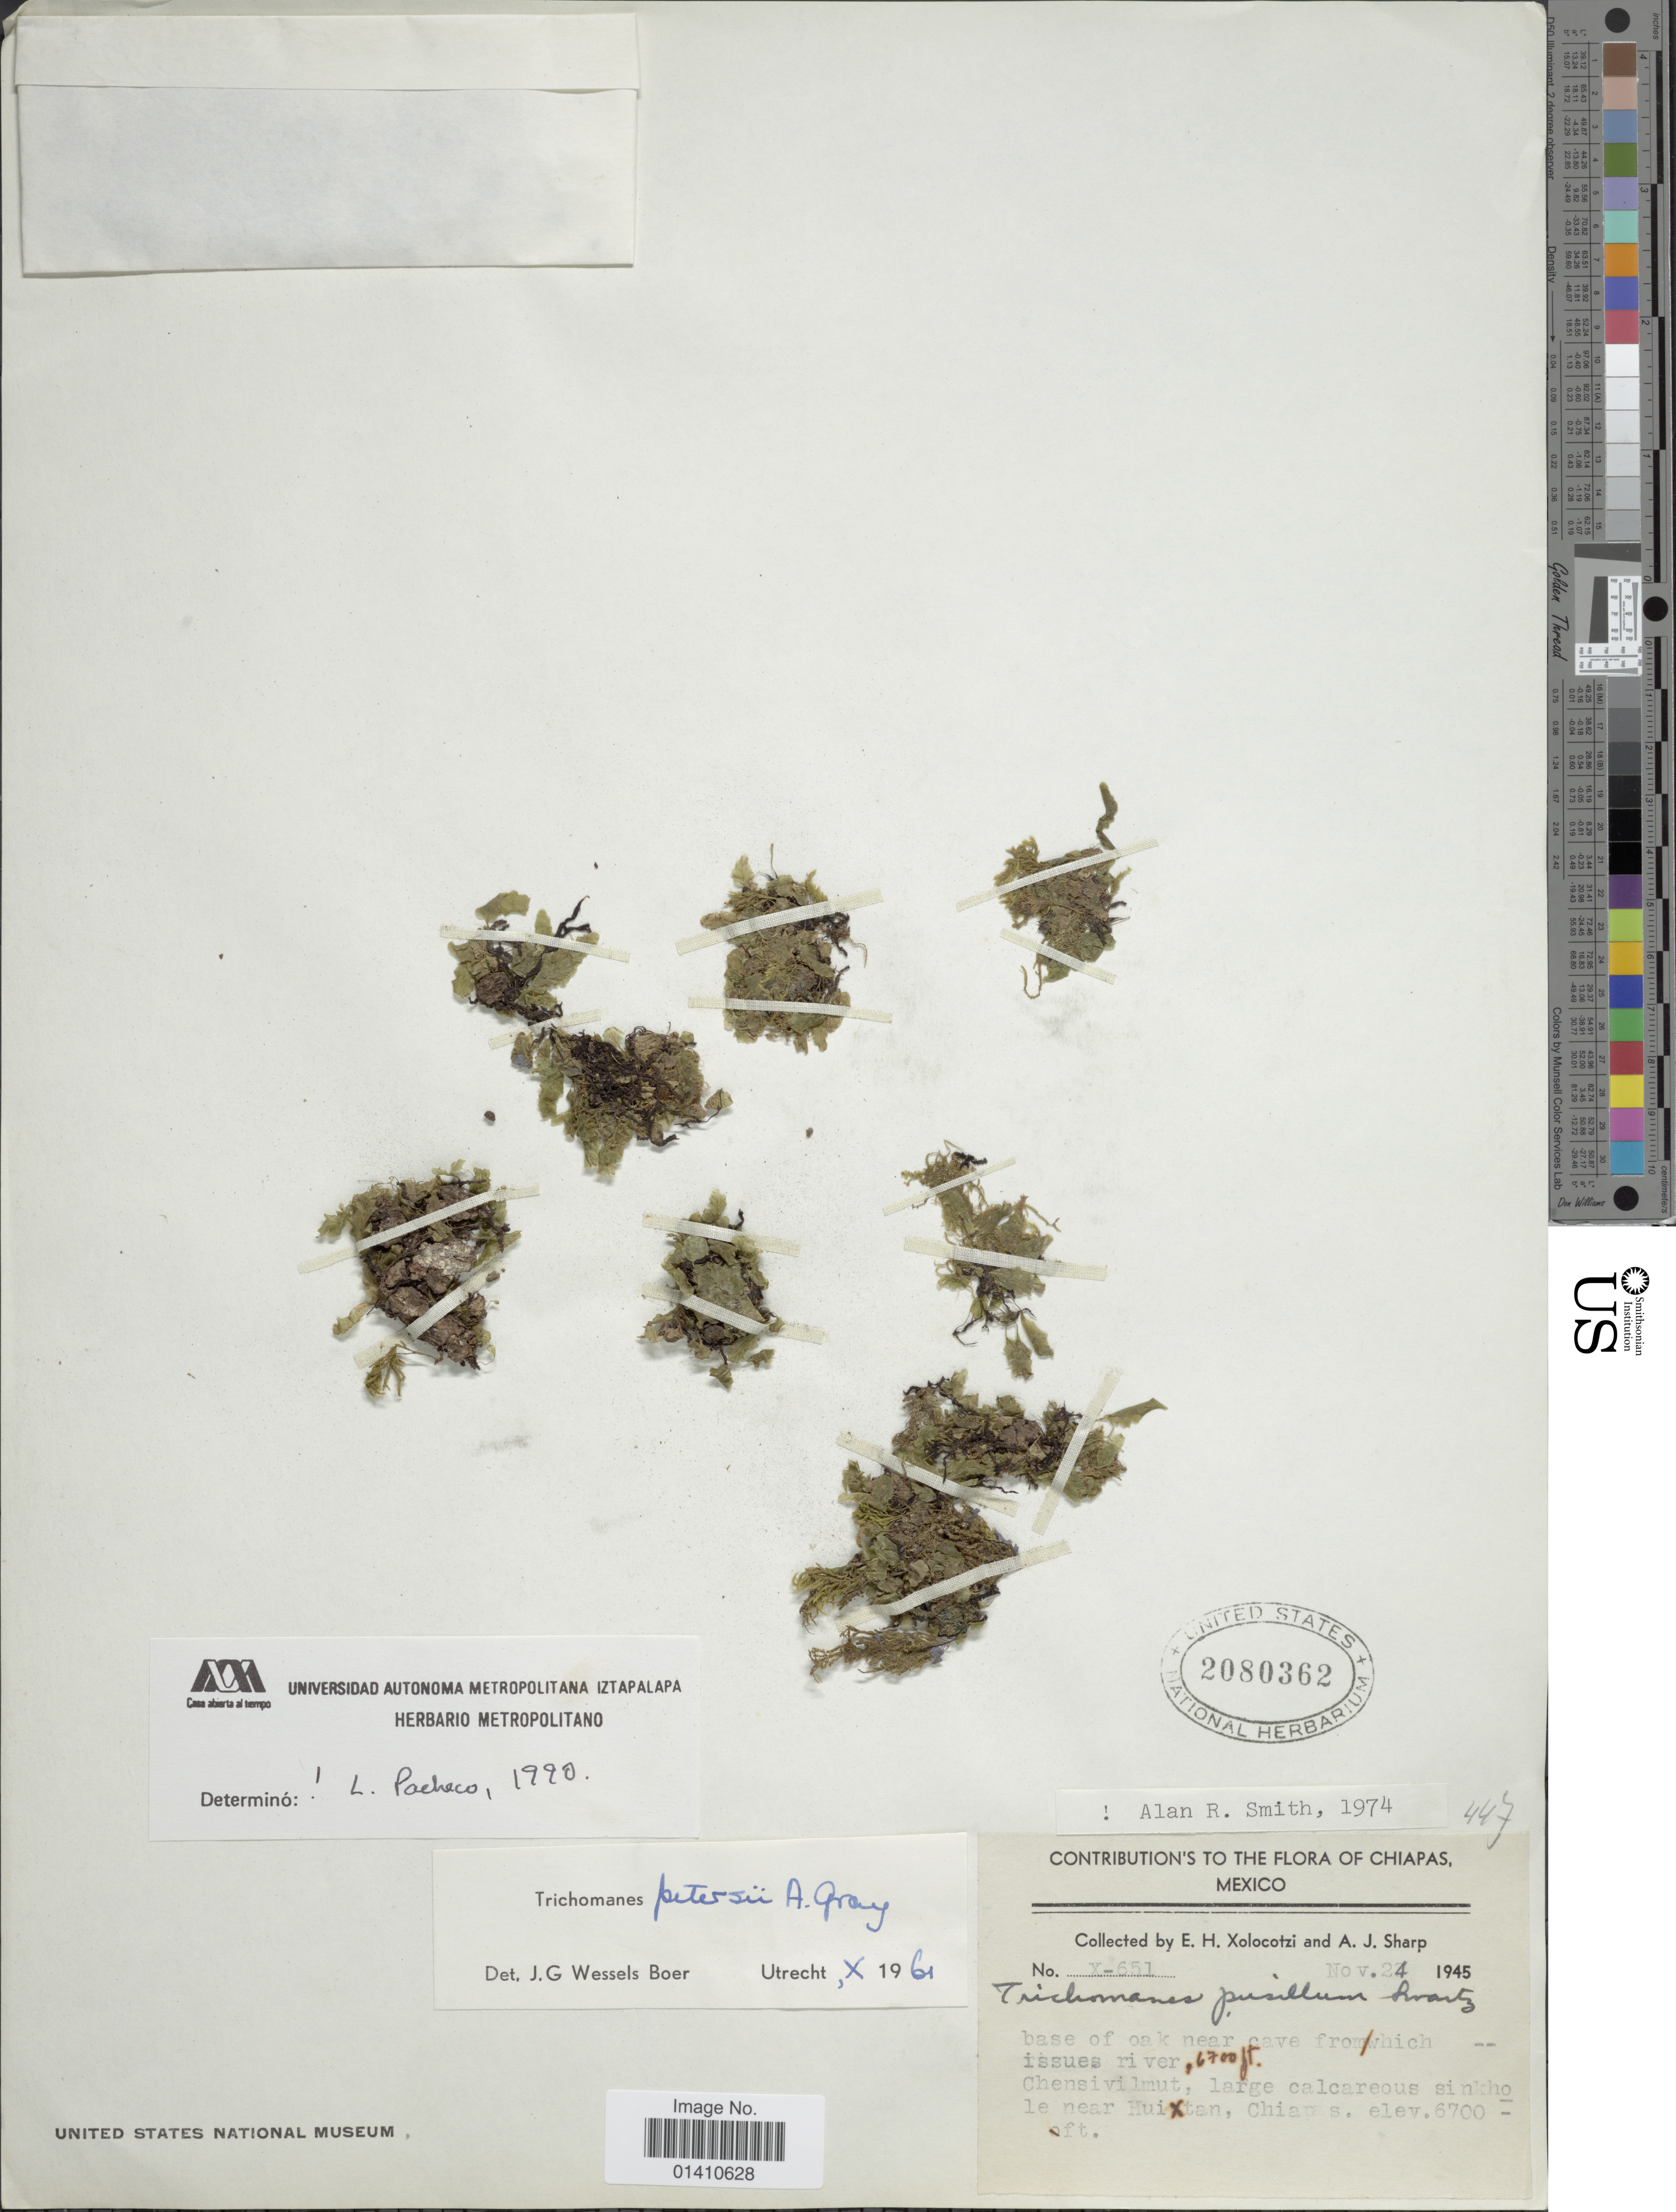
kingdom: Plantae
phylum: Tracheophyta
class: Polypodiopsida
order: Hymenophyllales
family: Hymenophyllaceae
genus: Didymoglossum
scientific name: Didymoglossum petersii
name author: (A. Gray) Copel.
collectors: E. Xolocotz & A. J. Sharp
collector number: x-651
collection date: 1945-11-24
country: Mexico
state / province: Chiapas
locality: Base of oak near cave from which issues river, Chensivilmut, large calcareous sinkhole near Huixtan. Chiapas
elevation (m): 2042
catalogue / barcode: US 2080362